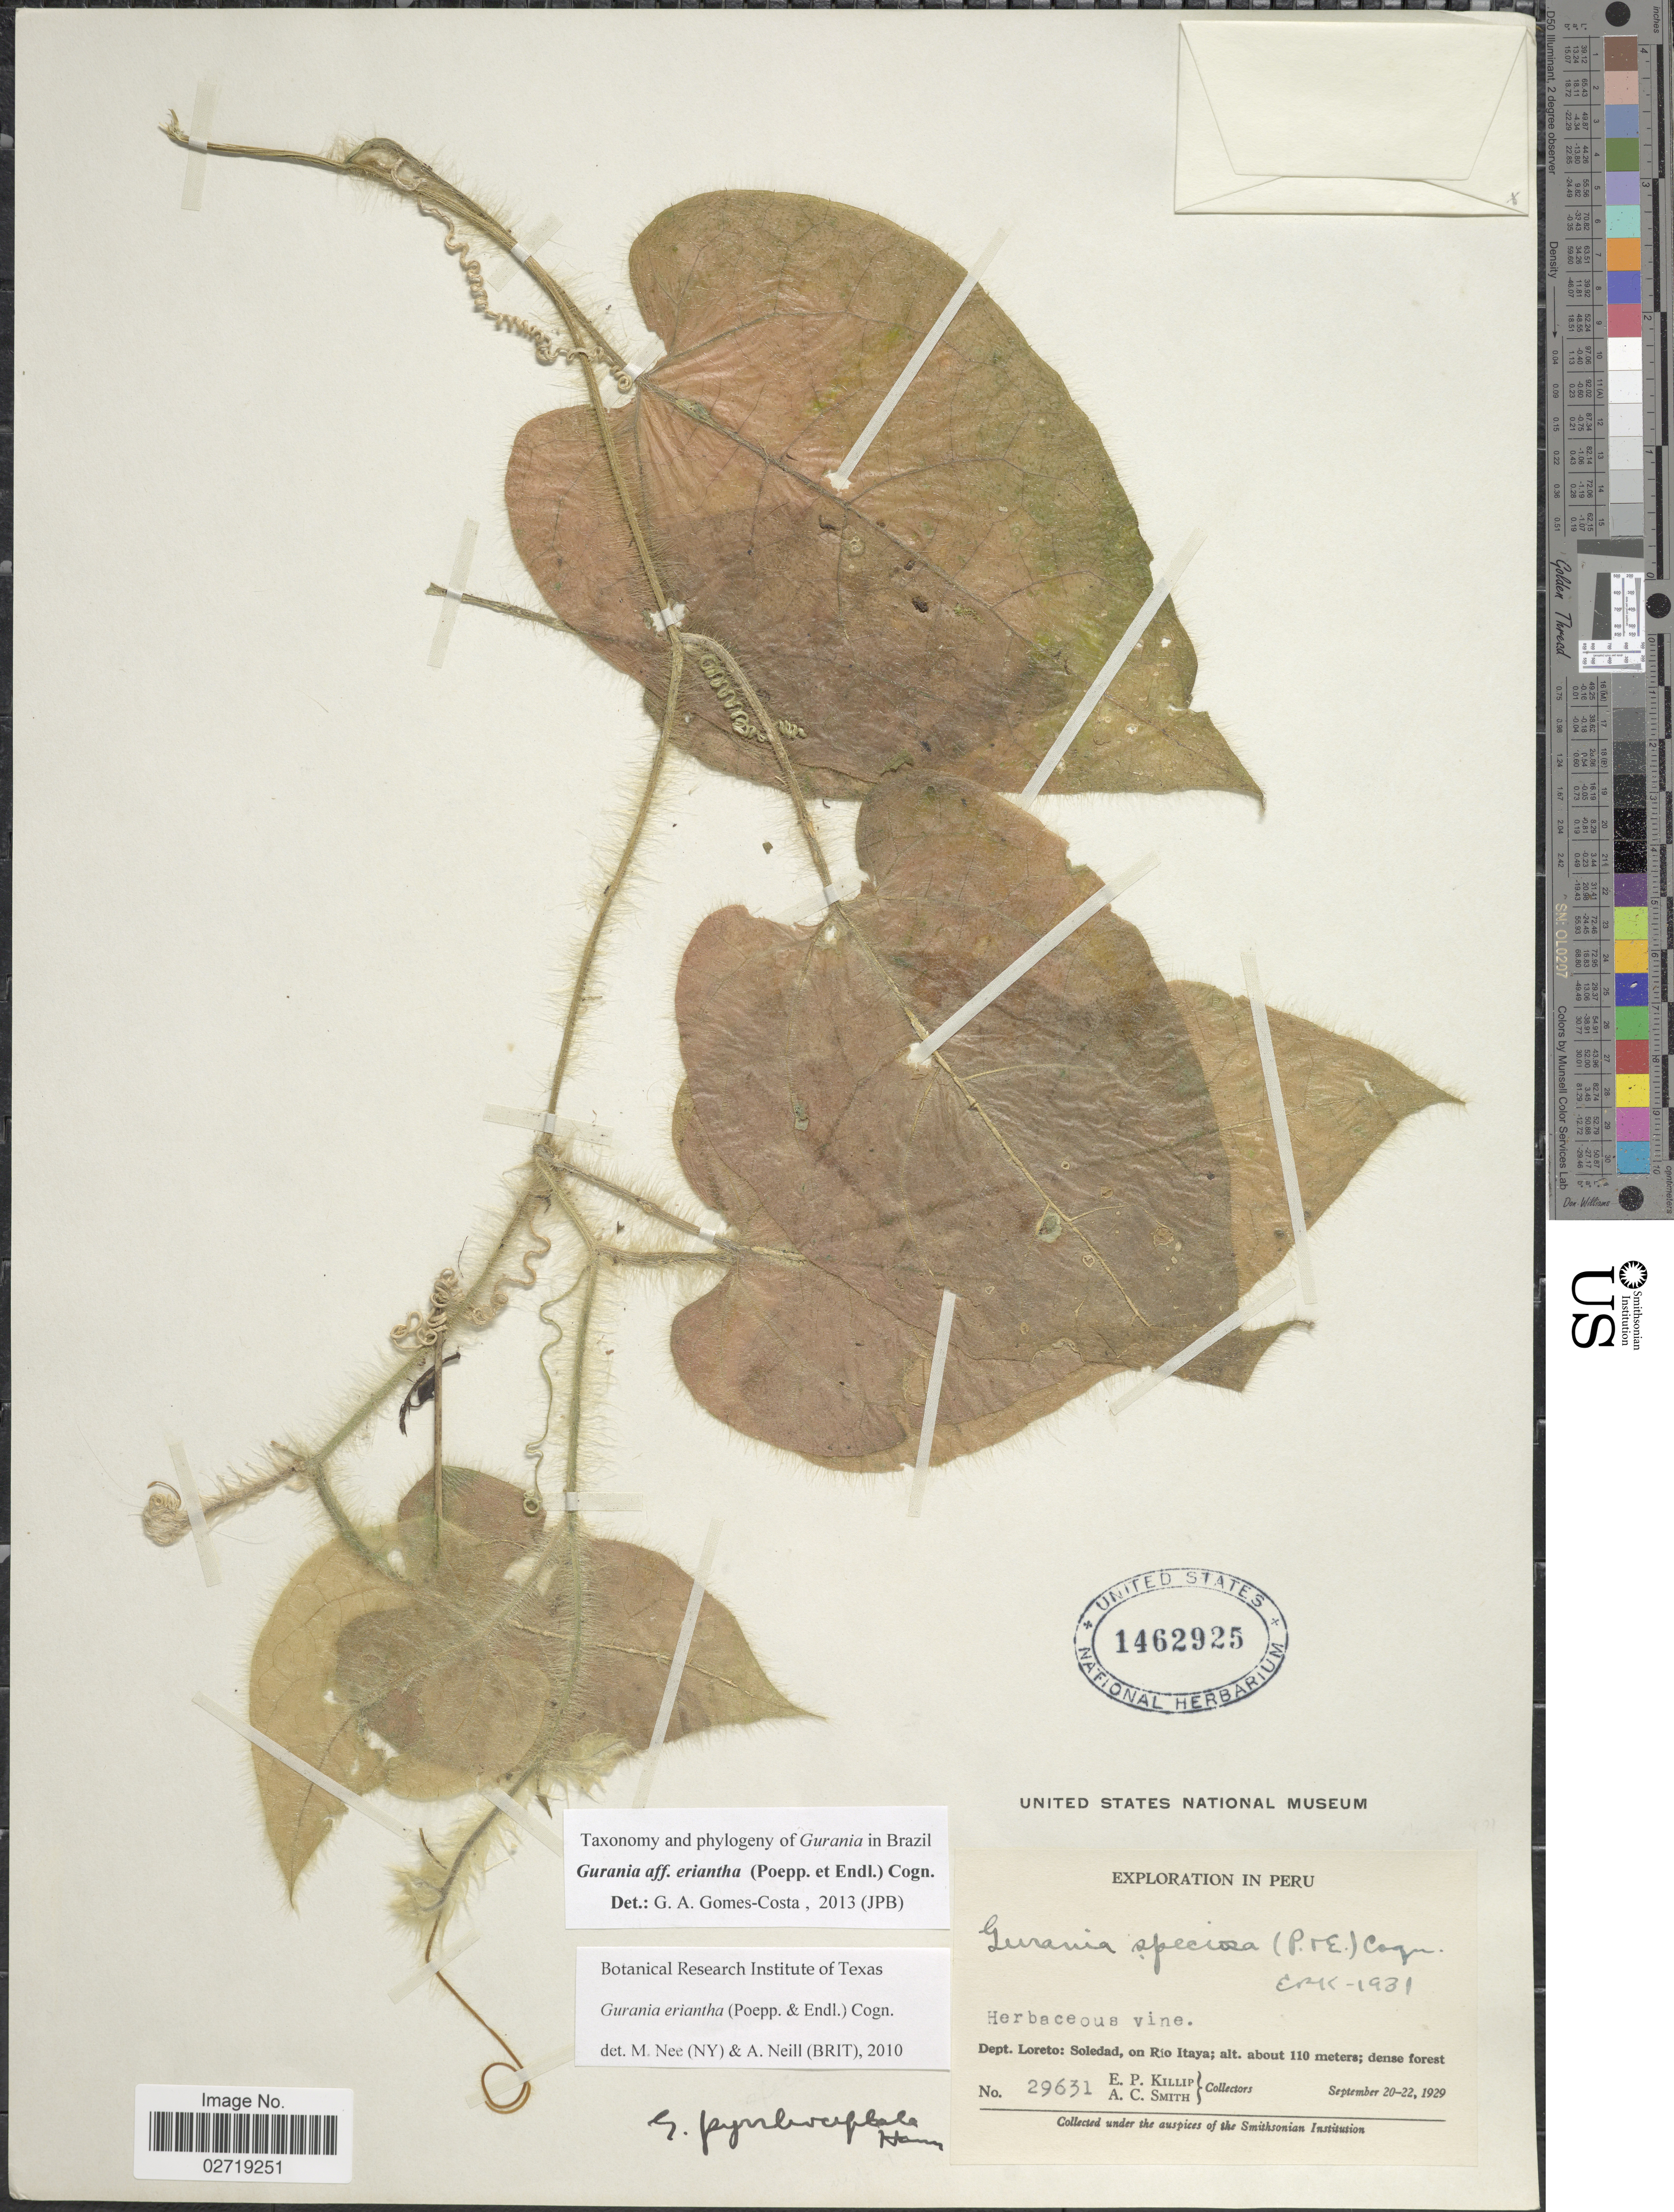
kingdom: Plantae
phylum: Tracheophyta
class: Magnoliopsida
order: Cucurbitales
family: Cucurbitaceae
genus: Gurania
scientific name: Gurania eriantha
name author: (Poepp. & Endl.) Cogn.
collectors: E. P. Killip & A. C. Smith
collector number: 29631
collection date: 1929-09-20/1929-09-22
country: Peru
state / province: Loreto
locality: Soledad, on Rio Itaya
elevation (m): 110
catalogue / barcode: US 1462925